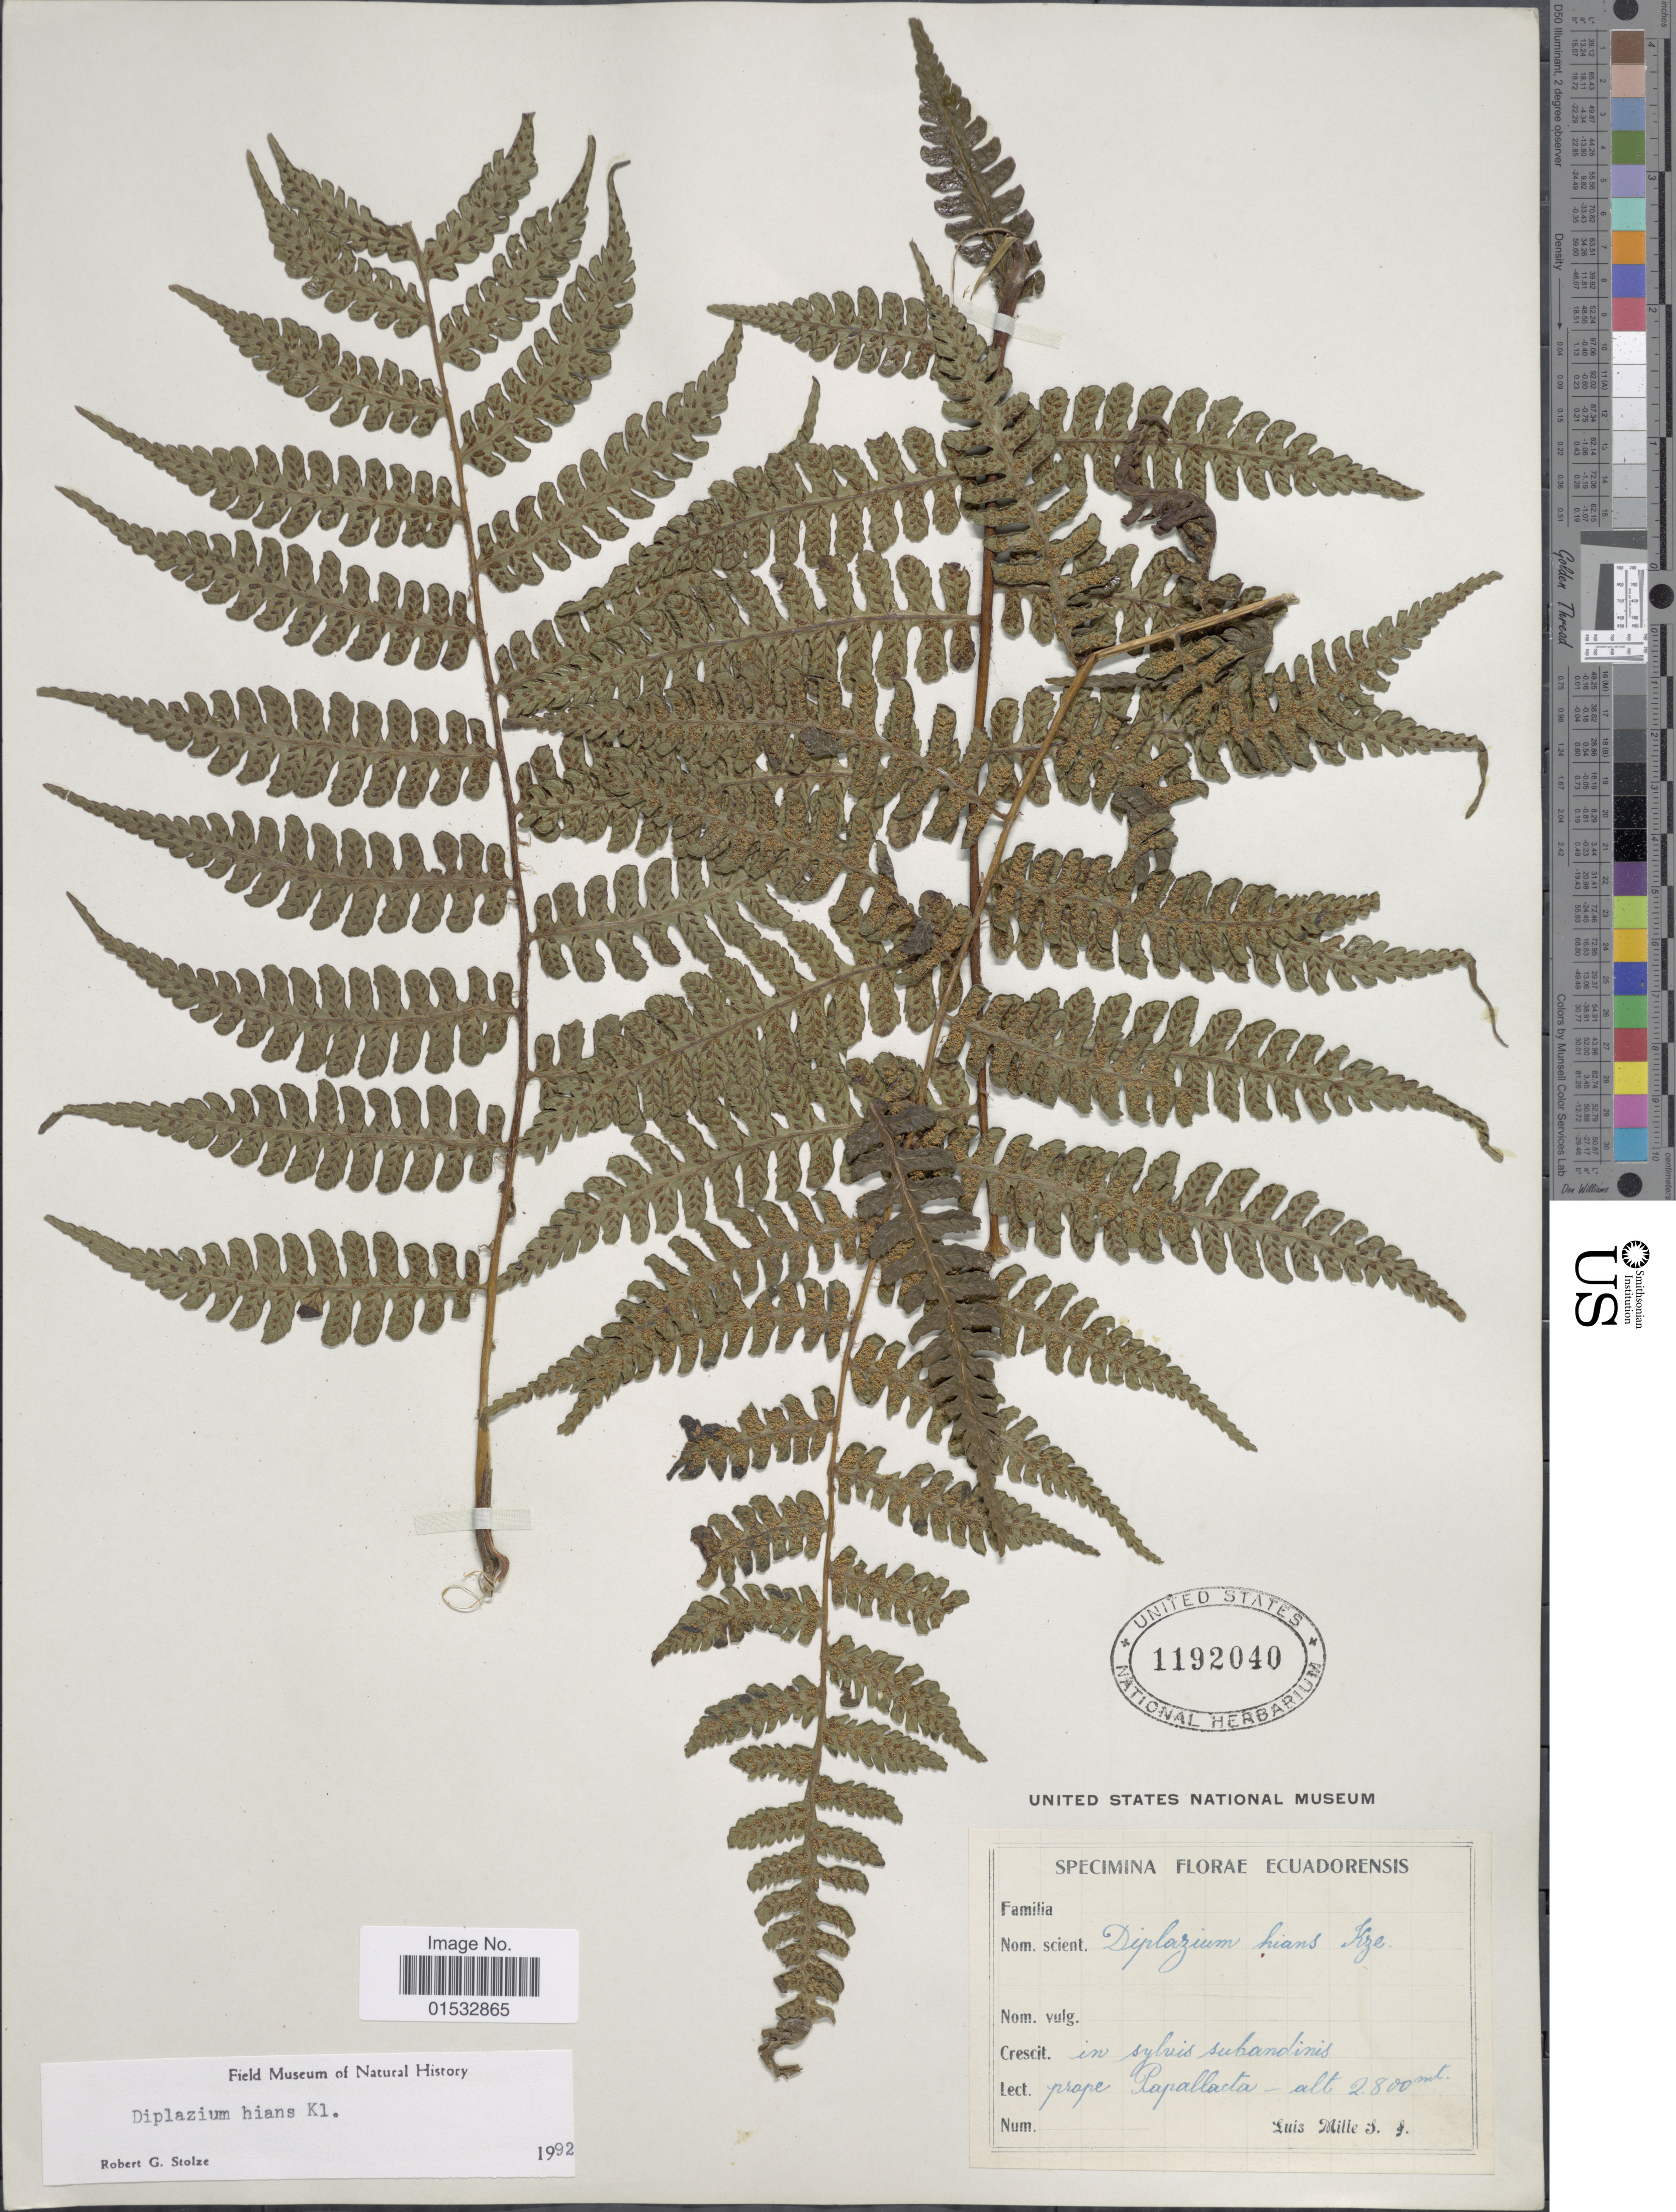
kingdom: Plantae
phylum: Tracheophyta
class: Polypodiopsida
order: Polypodiales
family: Athyriaceae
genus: Diplazium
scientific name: Diplazium hians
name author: Kunze ex Klotzsch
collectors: A. Mille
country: Ecuador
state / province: Napo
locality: Prope Papallacta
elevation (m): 2800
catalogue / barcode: US 1192040